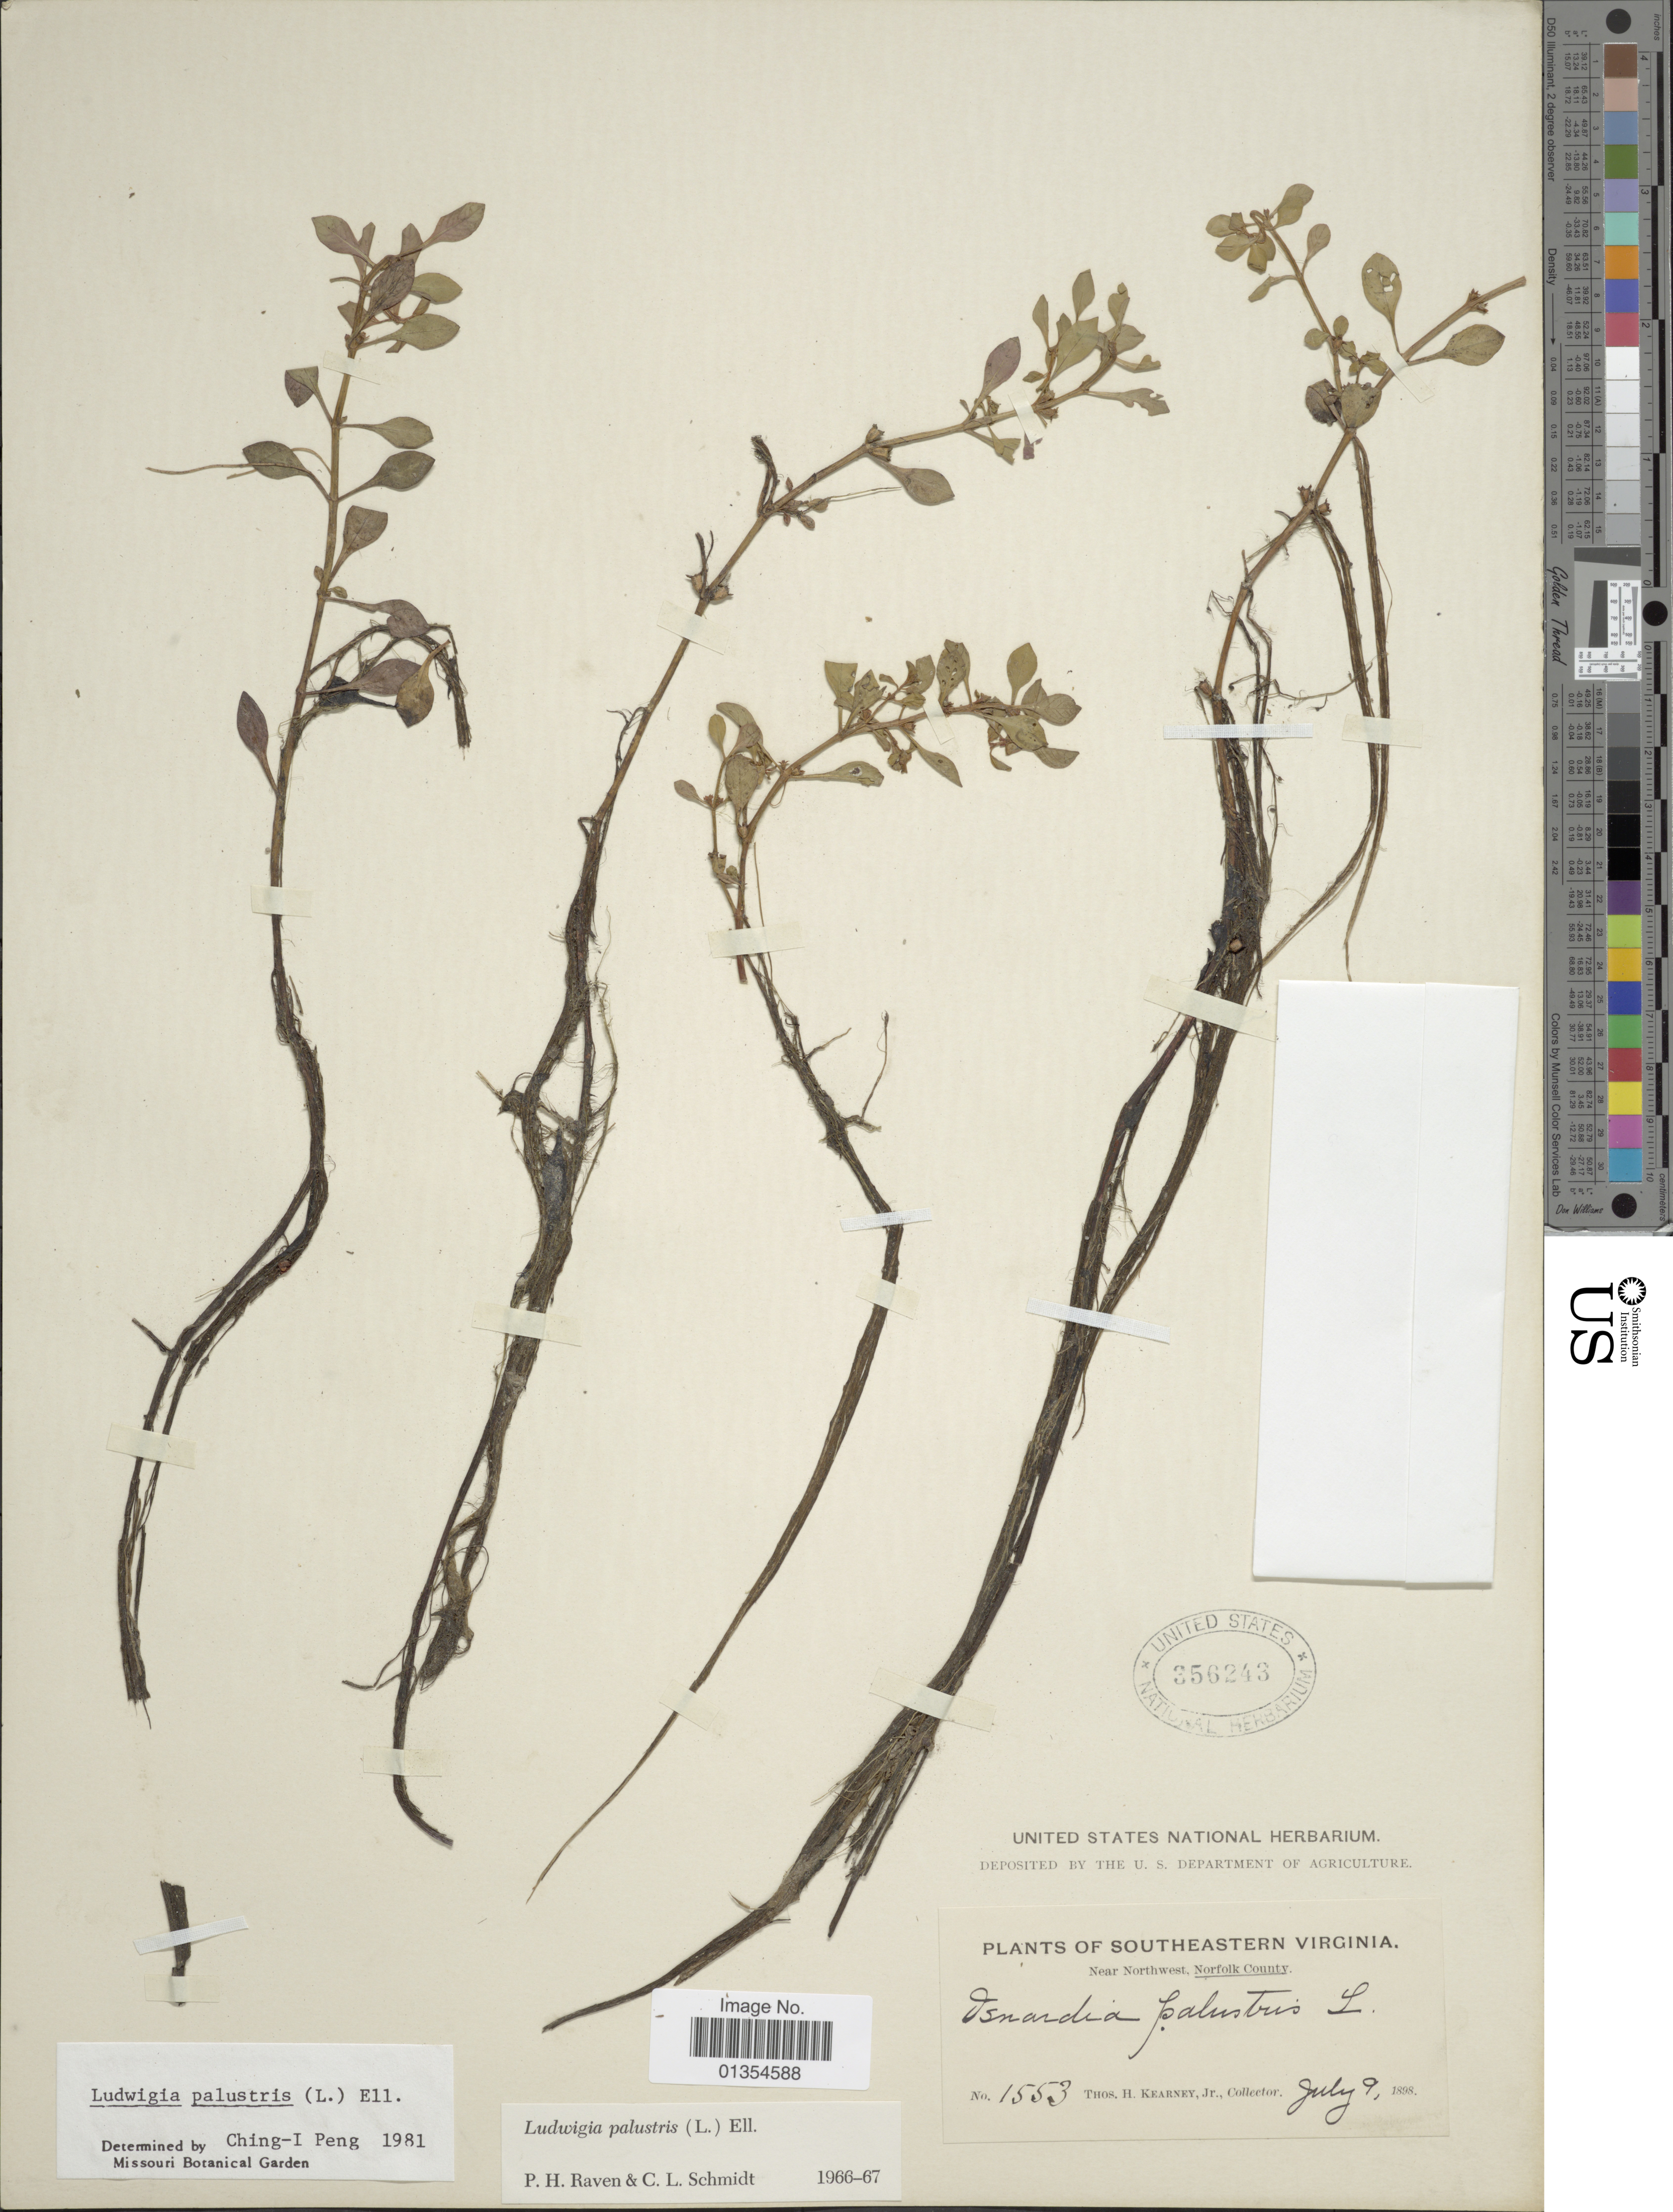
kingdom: Plantae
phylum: Tracheophyta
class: Magnoliopsida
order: Myrtales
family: Onagraceae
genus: Ludwigia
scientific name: Ludwigia palustris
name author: (L.) Elliott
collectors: T. H. Kearney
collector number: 1553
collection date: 1898-07-09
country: United States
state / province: Virginia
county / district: City of Norfolk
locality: Southeastern Virginia, near Northwest , Norfolk County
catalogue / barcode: US 356243